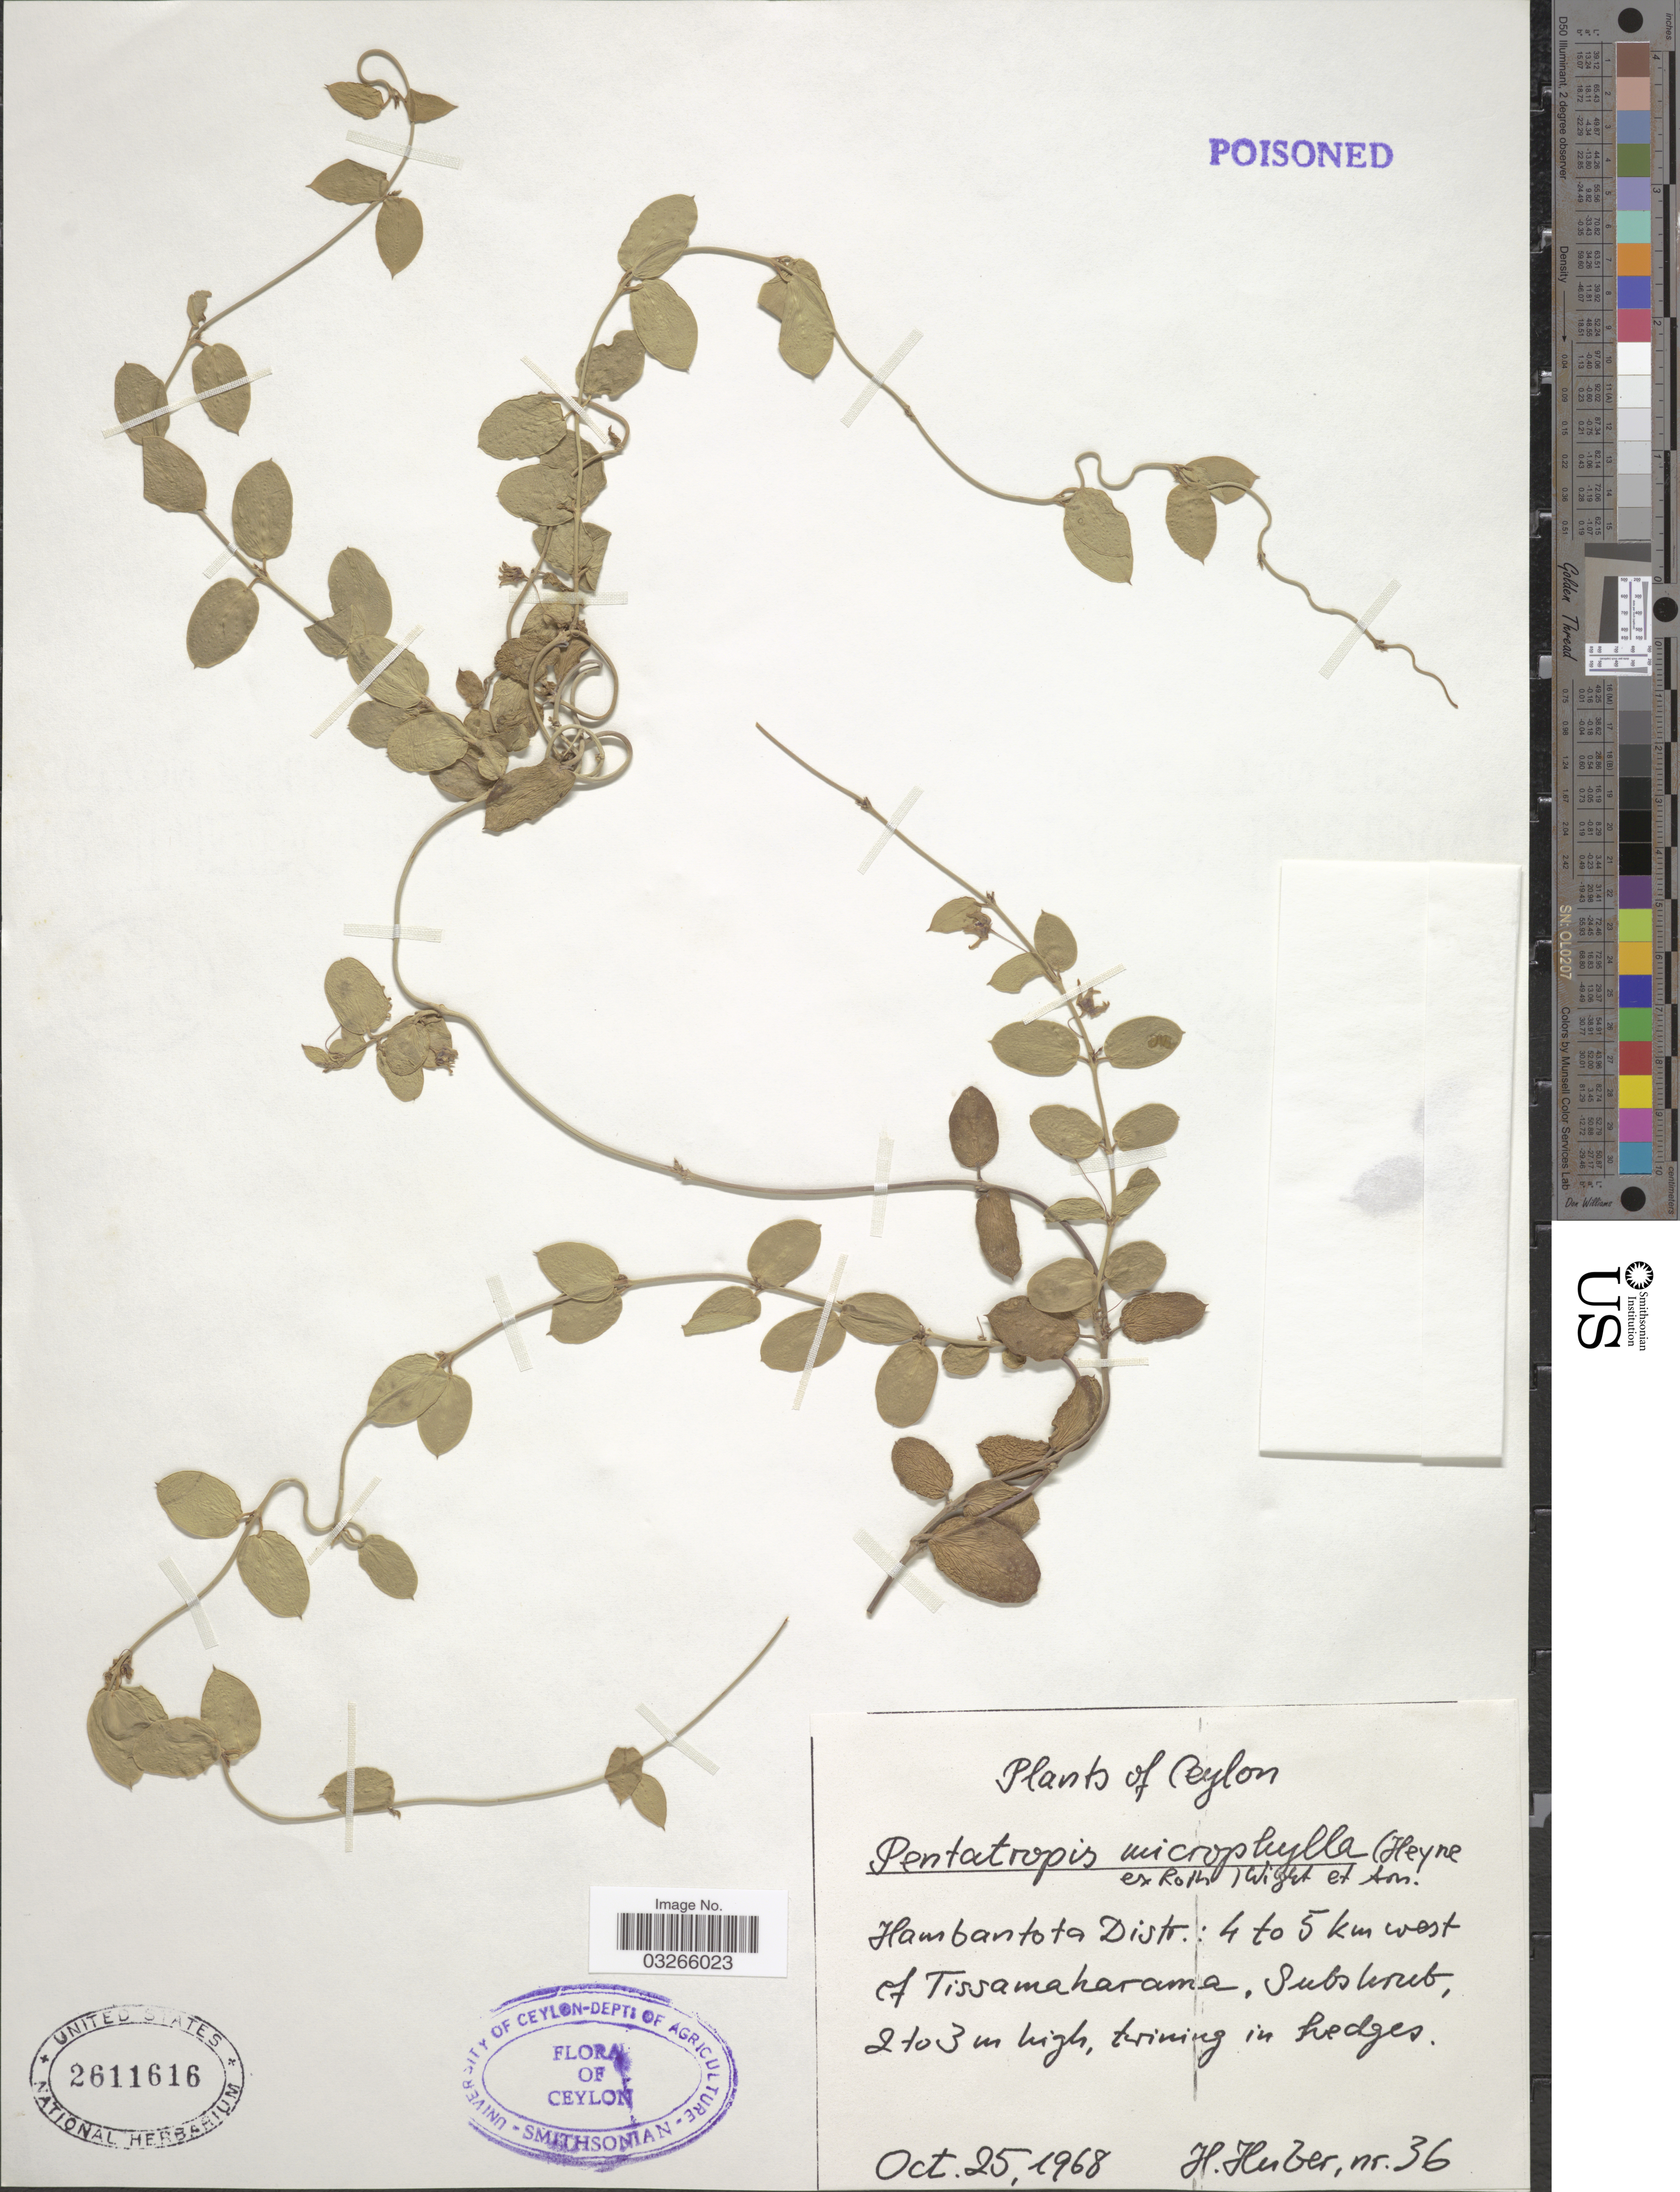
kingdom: Plantae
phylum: Tracheophyta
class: Magnoliopsida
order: Gentianales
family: Apocynaceae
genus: Pentatropis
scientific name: Pentatropis microphylla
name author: (A. Roth ex Schult.) Wight & Arn.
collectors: H. Huber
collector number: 36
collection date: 1968-10-25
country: Sri Lanka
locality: Ceylon. Hambantota Distr.: 4 to 5 km west of Tissamaharama.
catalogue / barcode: US 2611616